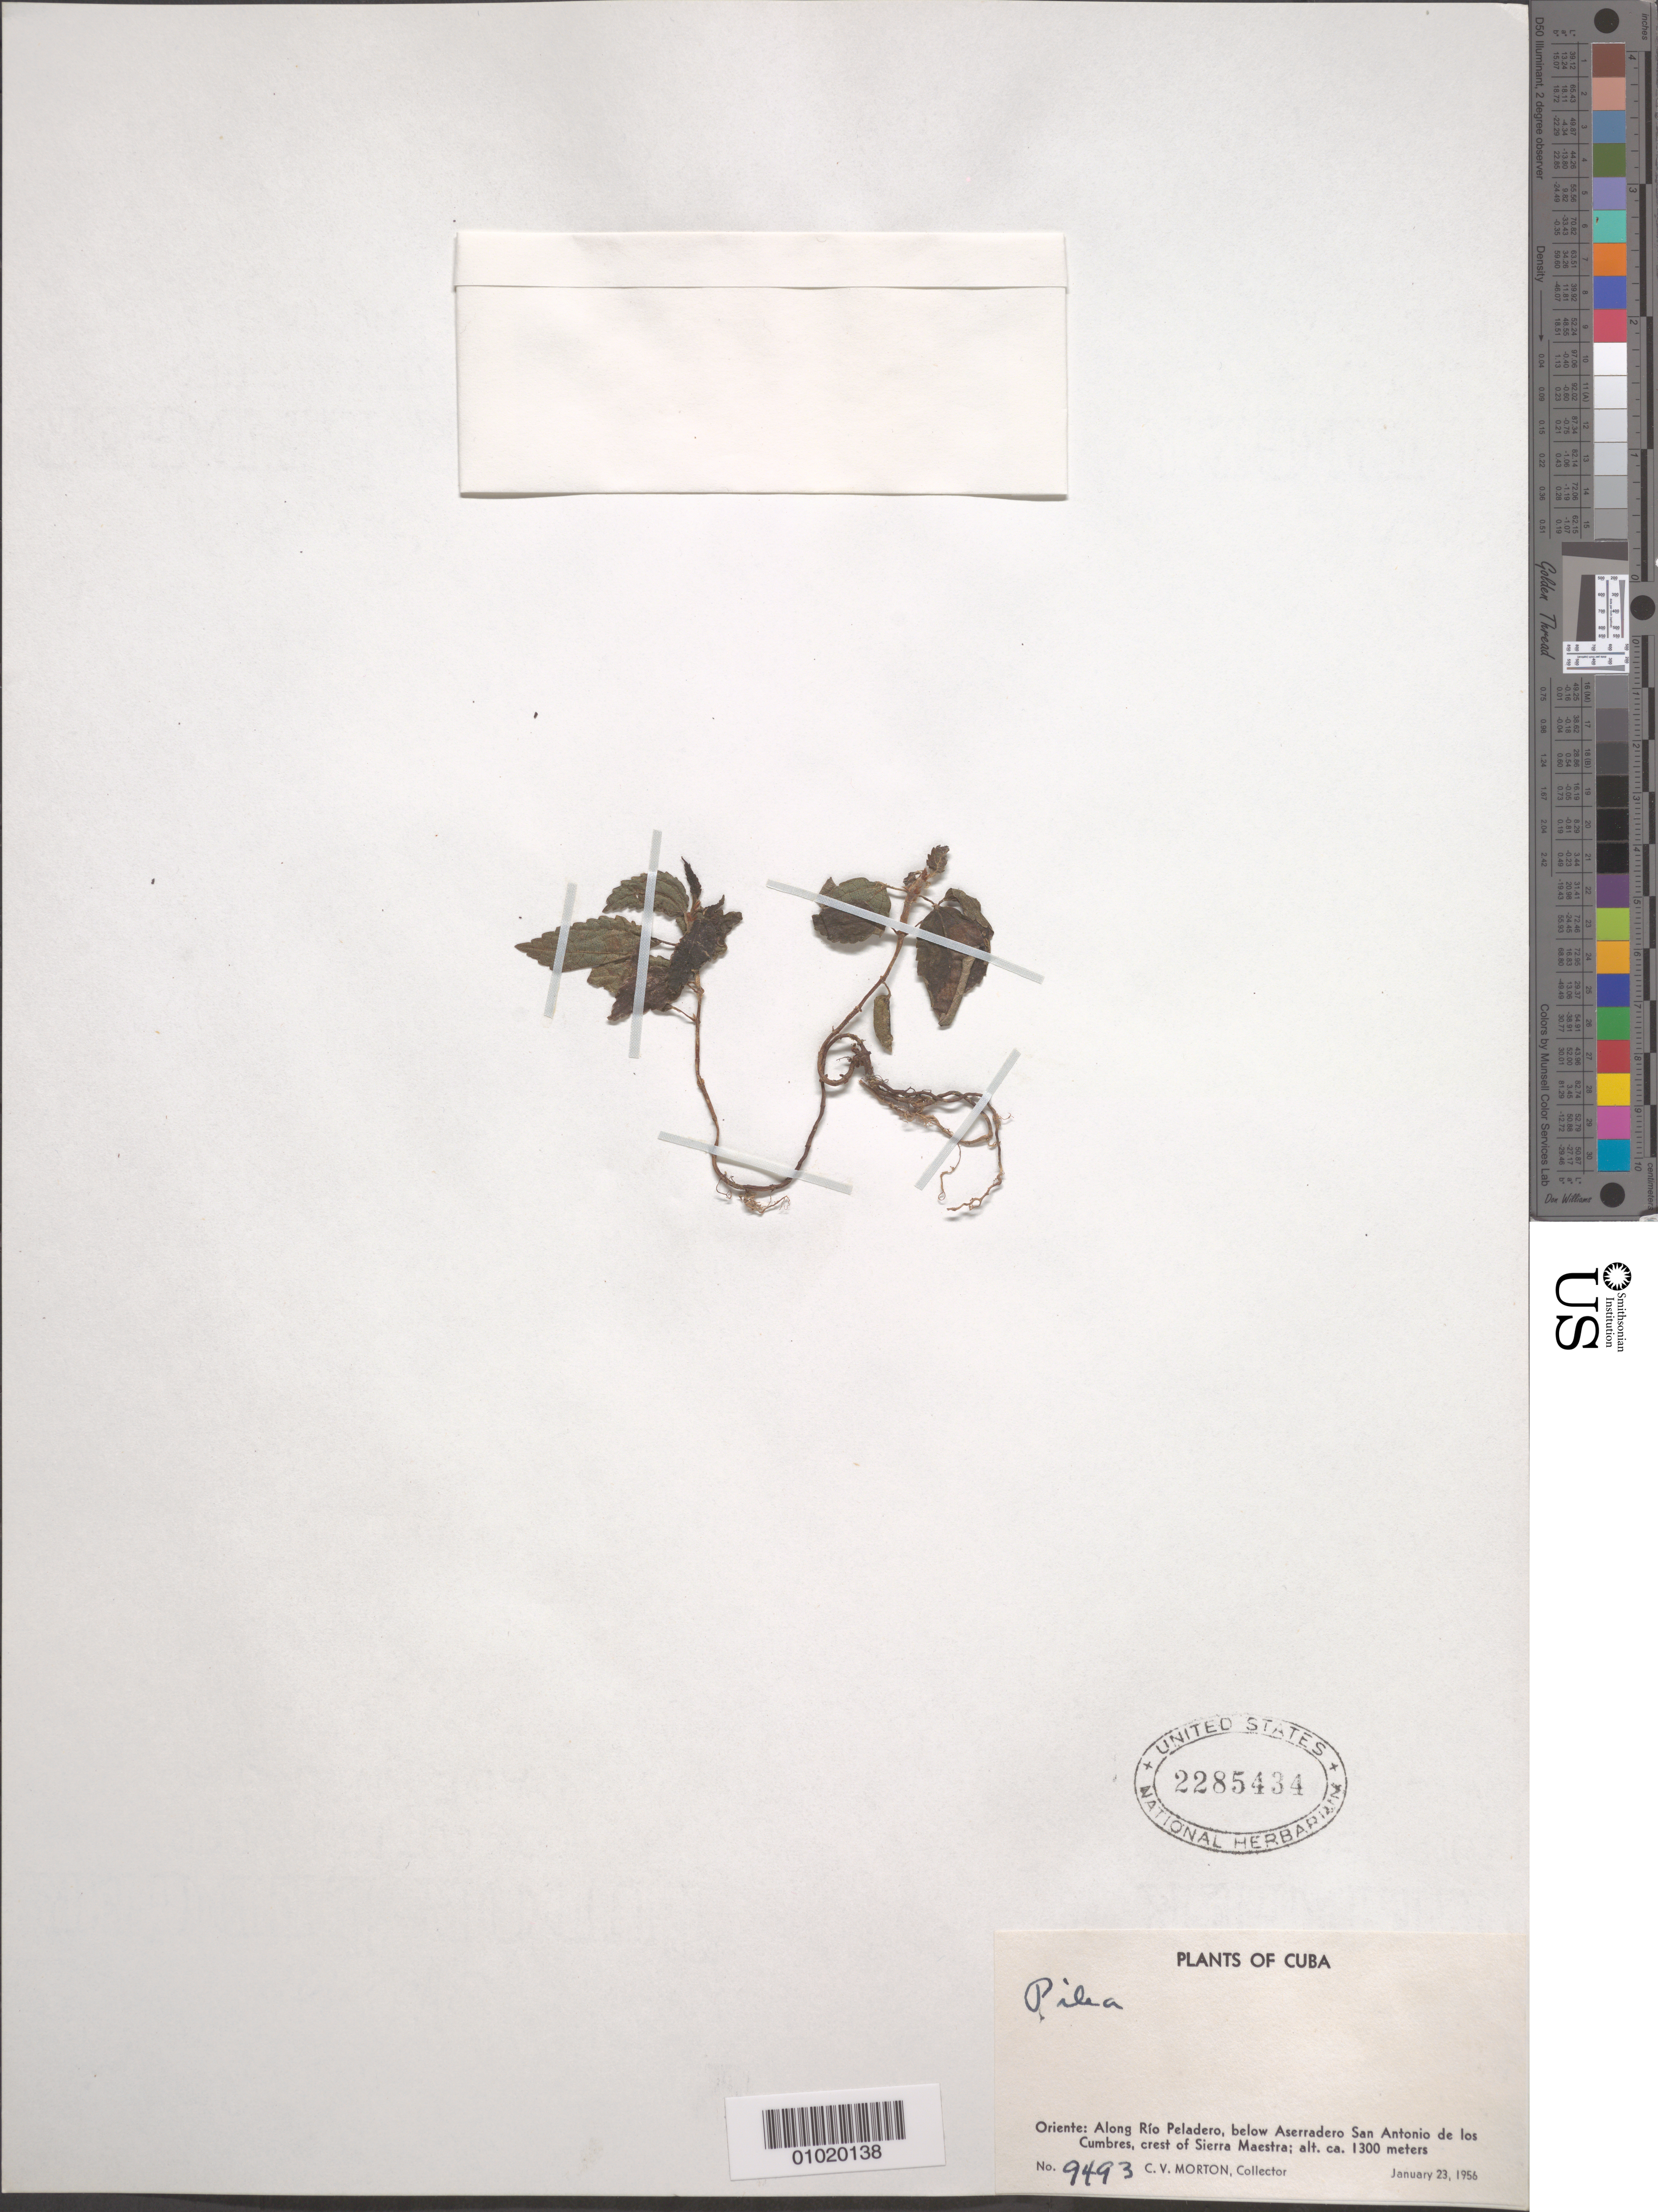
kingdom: Plantae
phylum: Tracheophyta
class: Magnoliopsida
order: Rosales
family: Urticaceae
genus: Pilea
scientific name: Pilea sp.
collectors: C. V. Morton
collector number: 9493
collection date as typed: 23 Jan 1956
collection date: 1956-01-23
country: Cuba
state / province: Granma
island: Cuba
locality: Along Rio Peladero, below Aserradero San Antonio de los Cumbres, crest of Sierra Maestra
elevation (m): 1300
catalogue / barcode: US 2285434